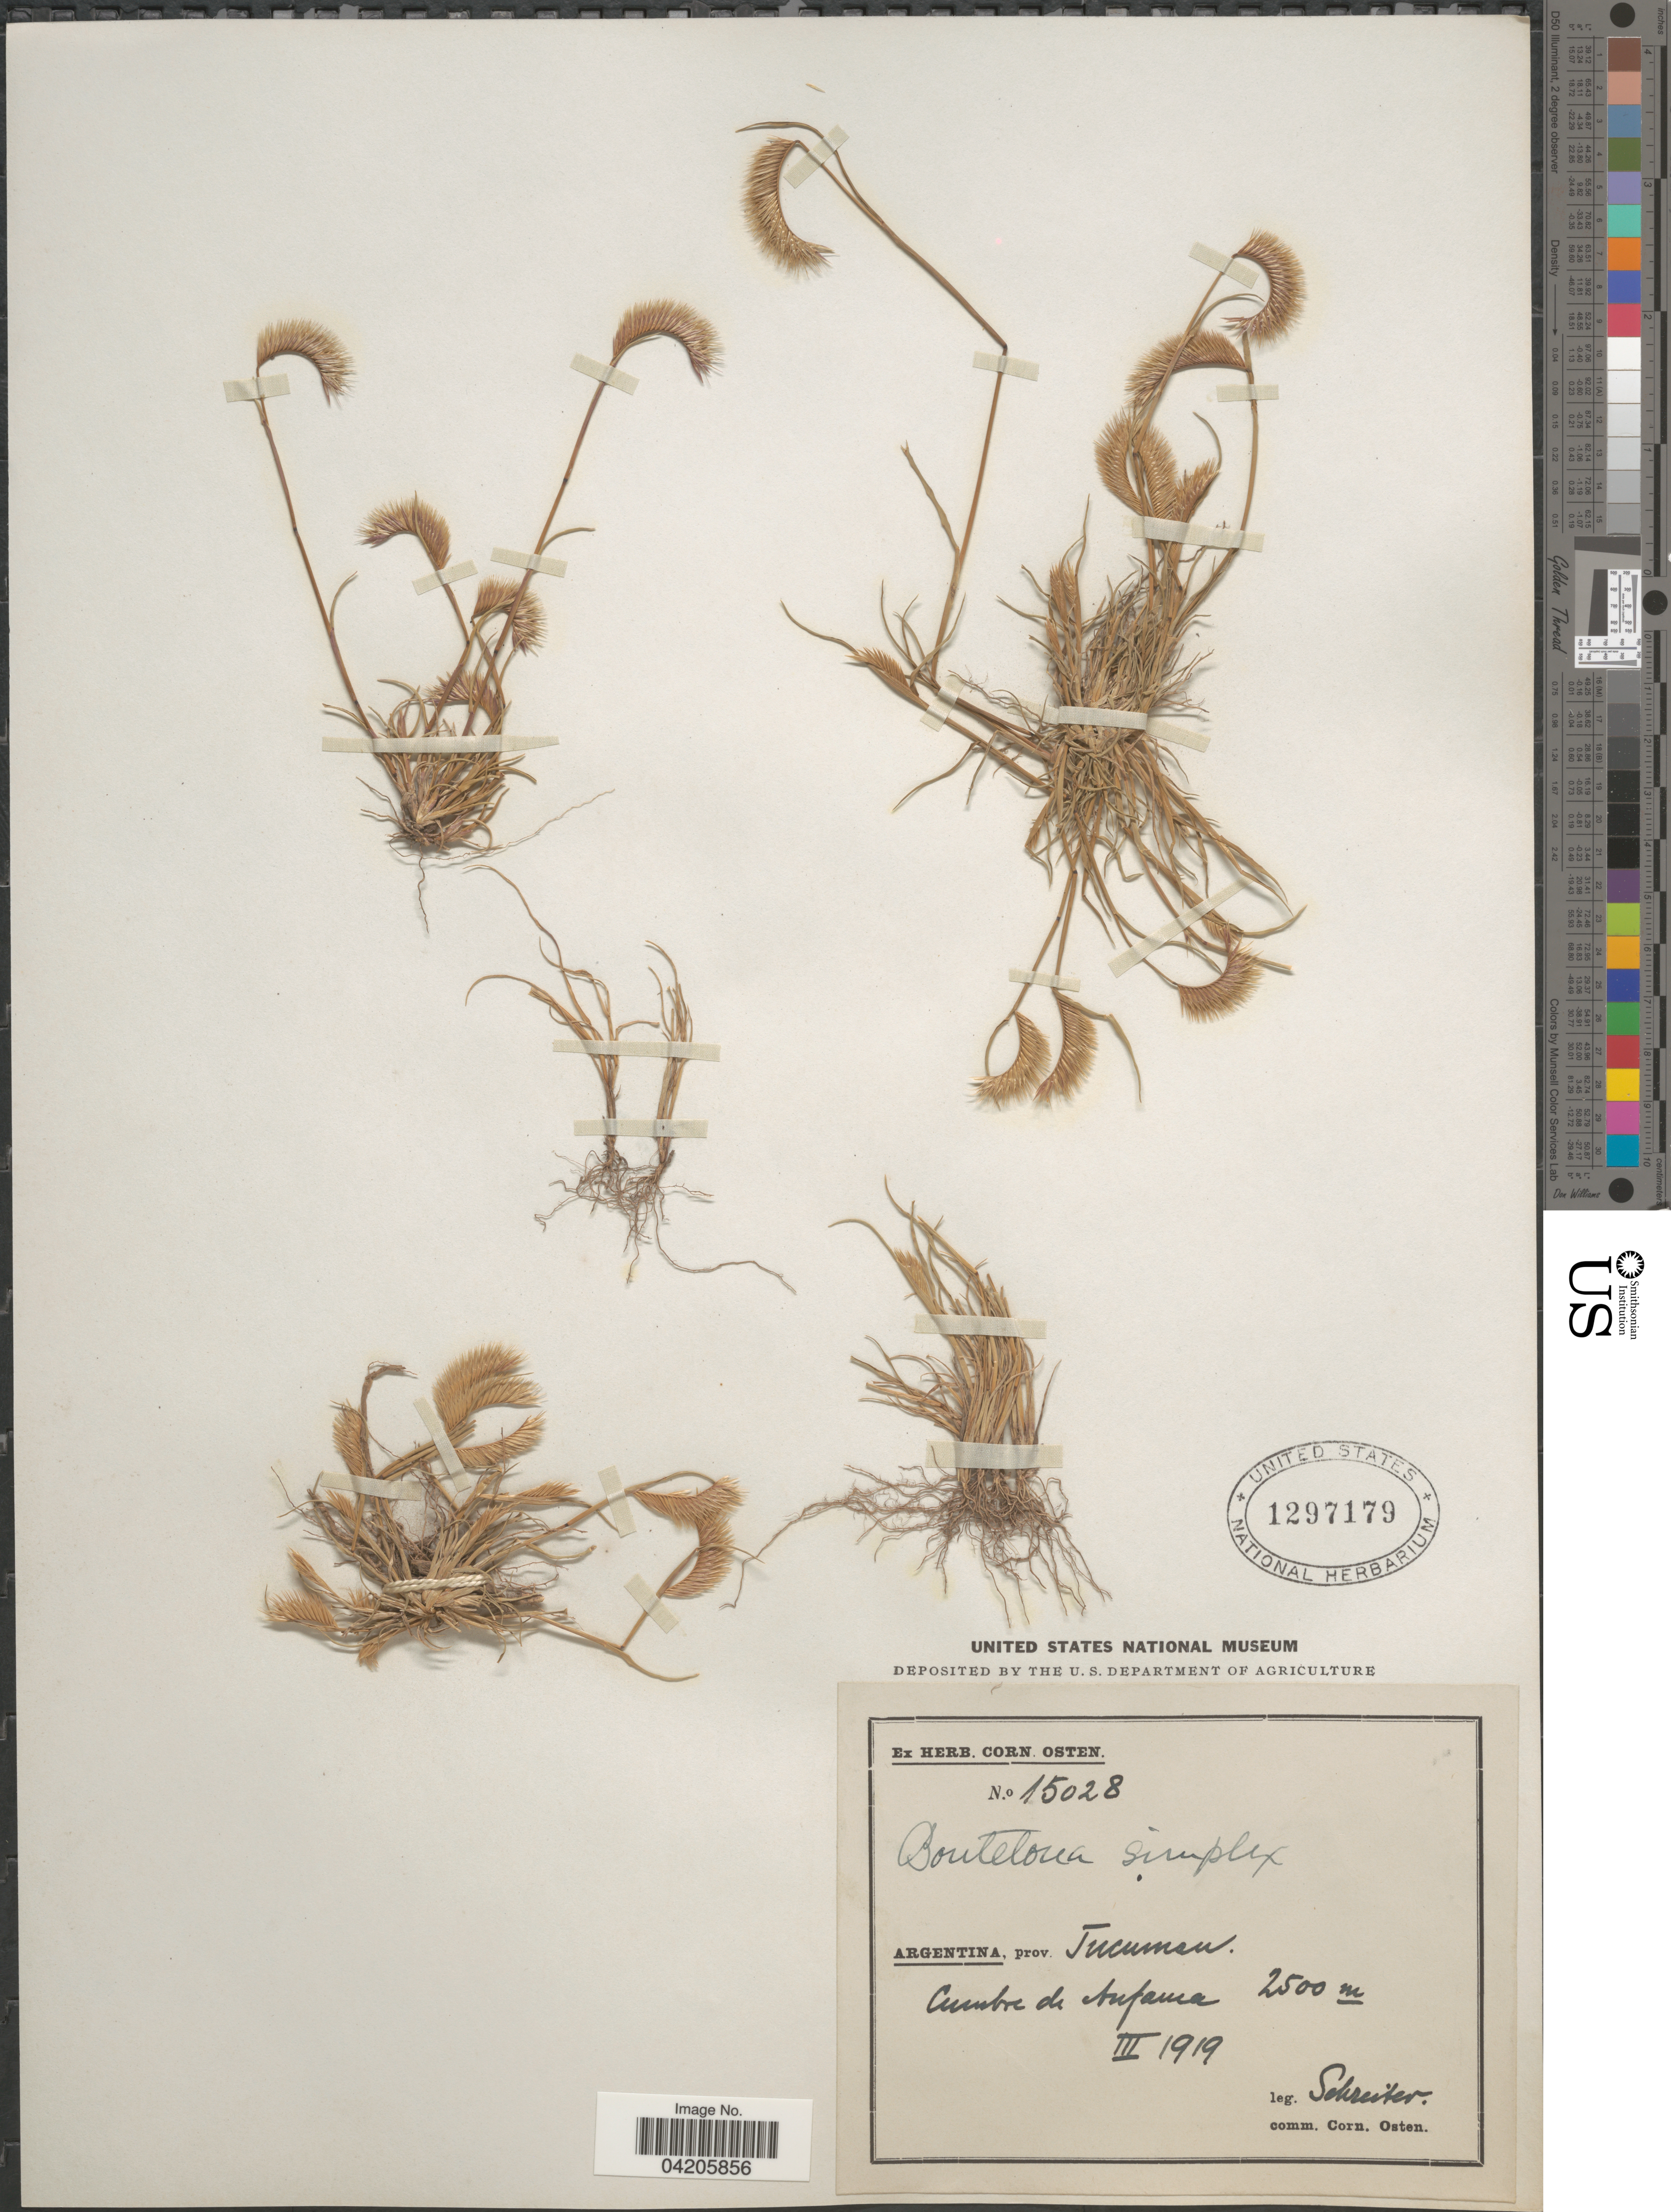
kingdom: Plantae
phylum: Tracheophyta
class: Liliopsida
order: Poales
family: Poaceae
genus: Bouteloua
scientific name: Bouteloua simplex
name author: Lag.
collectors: -. Schreiter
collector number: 15028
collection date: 1919-03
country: Argentina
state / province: Tucuman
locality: Cumbre de Anfama.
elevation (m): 2500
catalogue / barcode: US 1297179